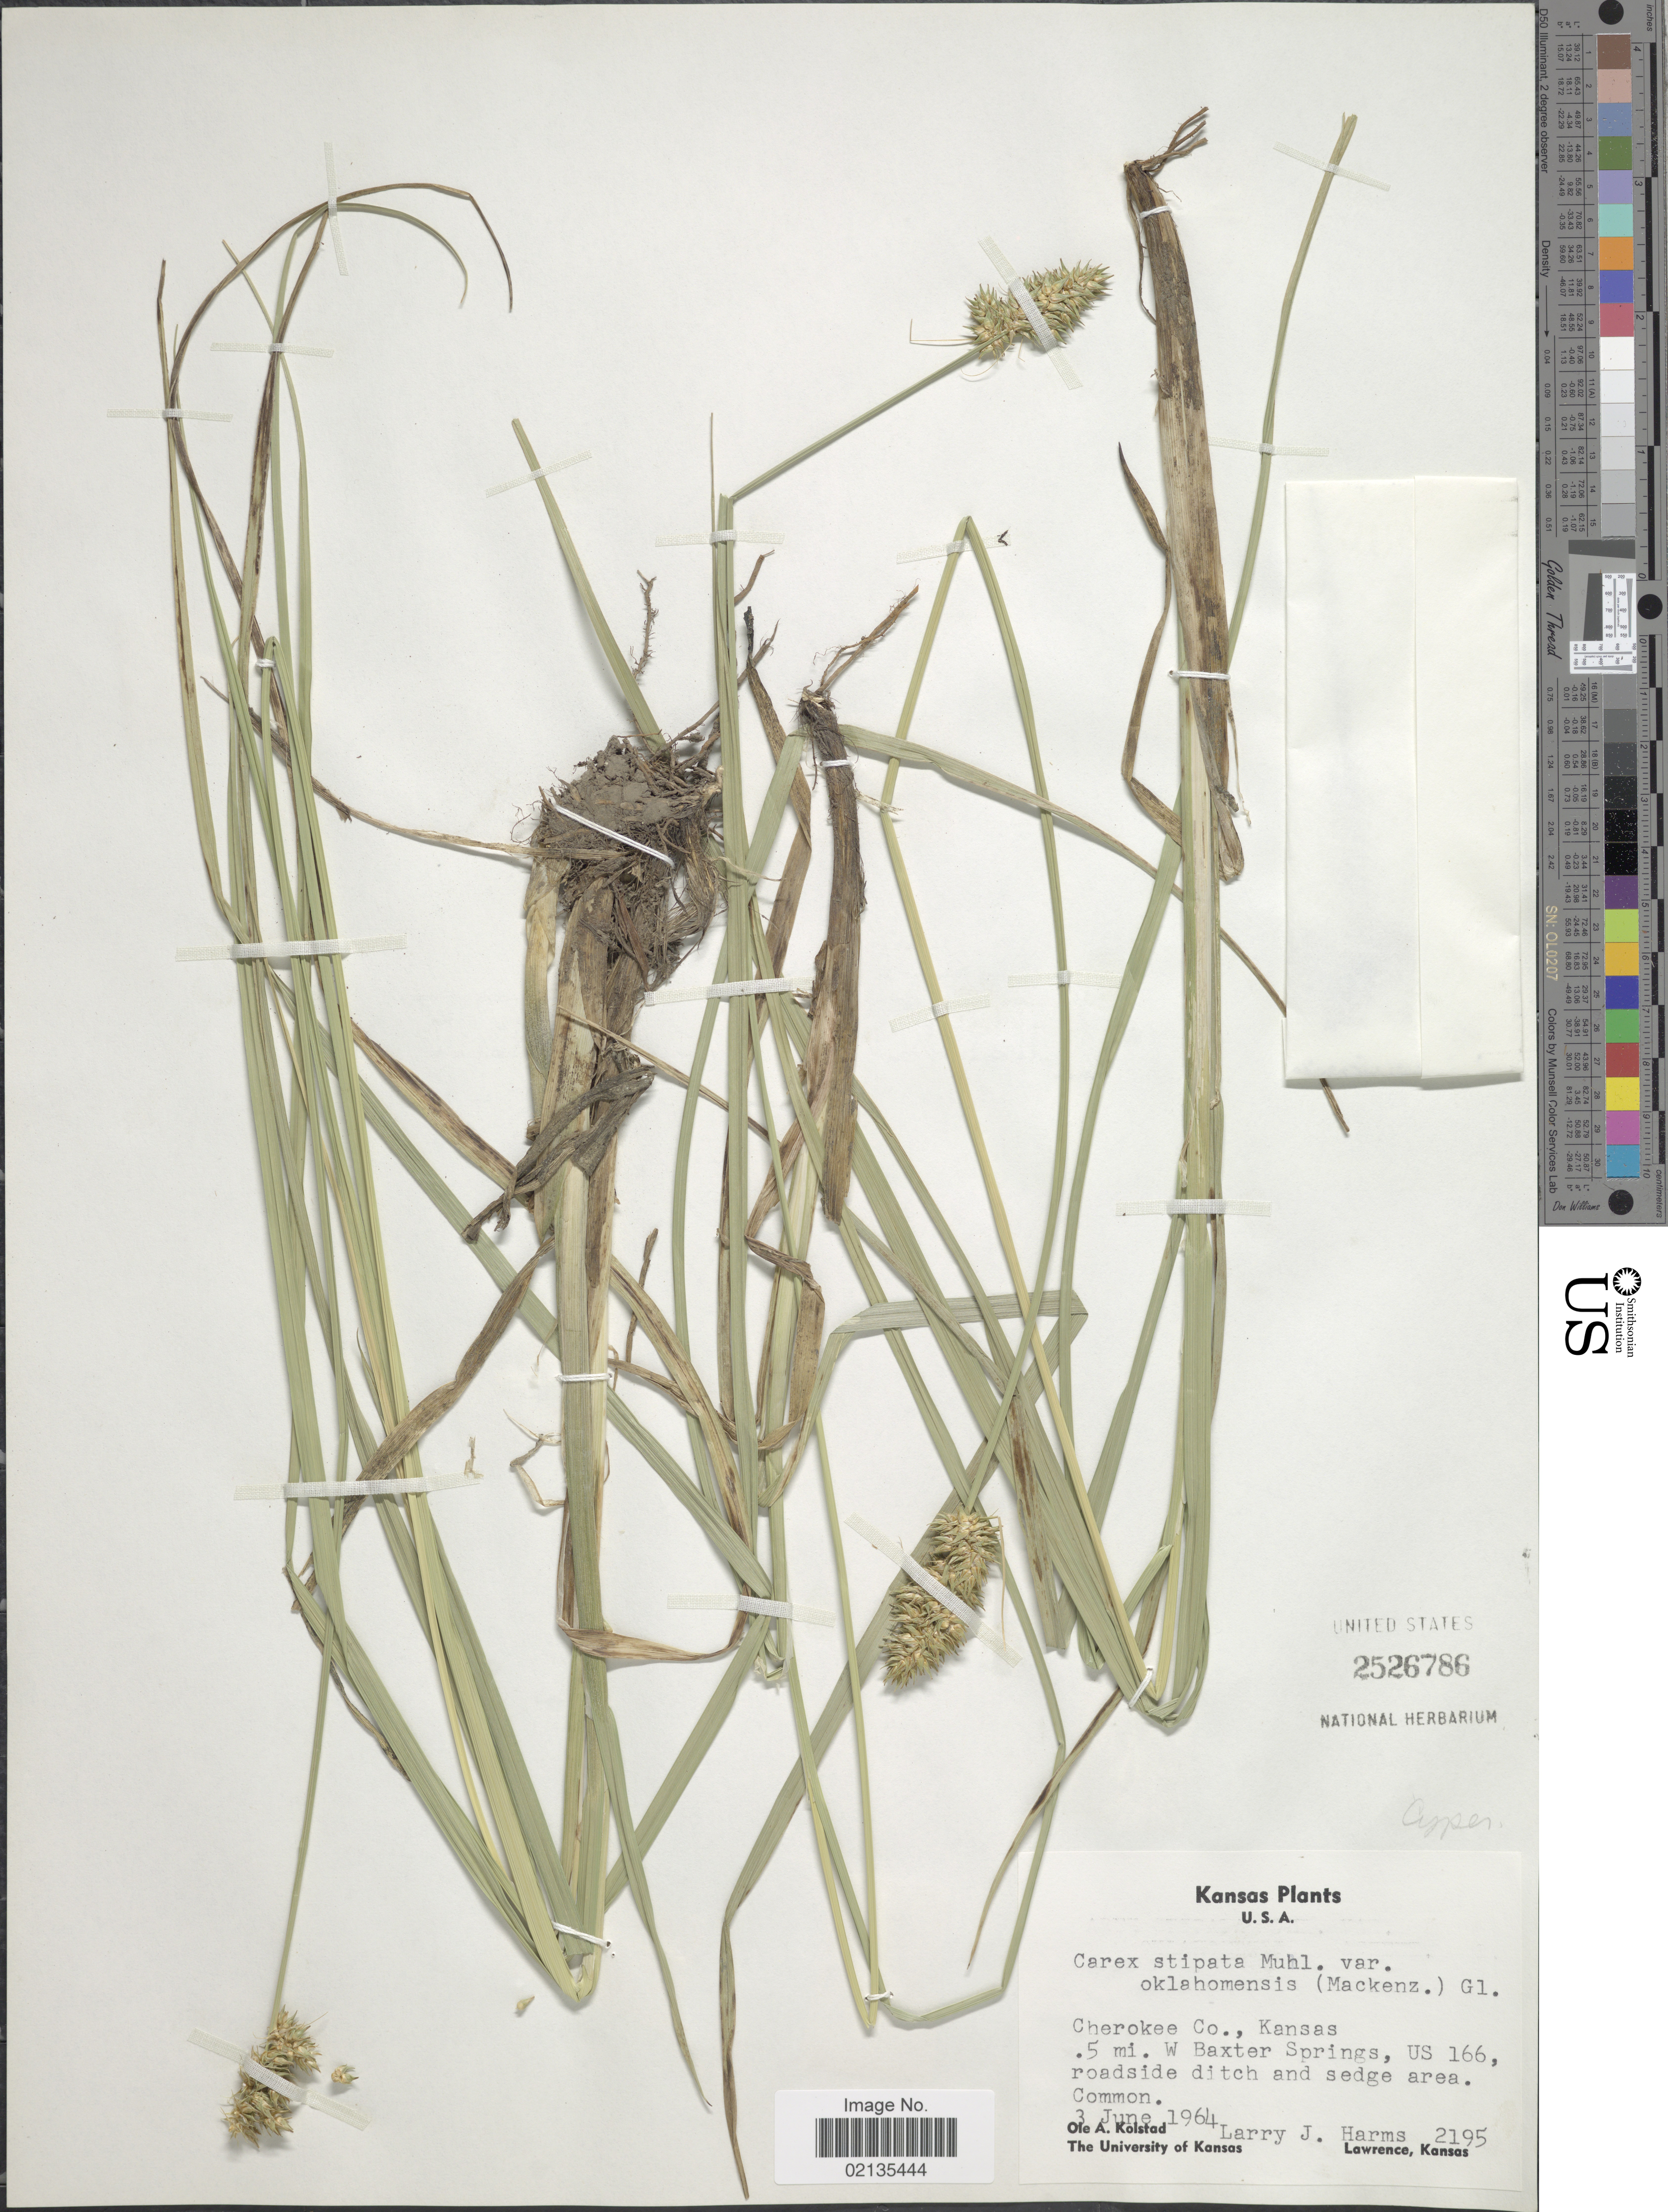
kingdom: Plantae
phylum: Tracheophyta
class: Liliopsida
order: Poales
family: Cyperaceae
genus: Carex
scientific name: Carex oklahomensis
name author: Mack.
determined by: Naczi, R. F. C.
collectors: L. Harms & O. Kolstad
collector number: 2195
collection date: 1964-06-03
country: United States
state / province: Kansas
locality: Cherokee Co., Kansas, .5 mi. W Baxter Springs, US 166, roadside ditch and sedge area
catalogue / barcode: US 2526786